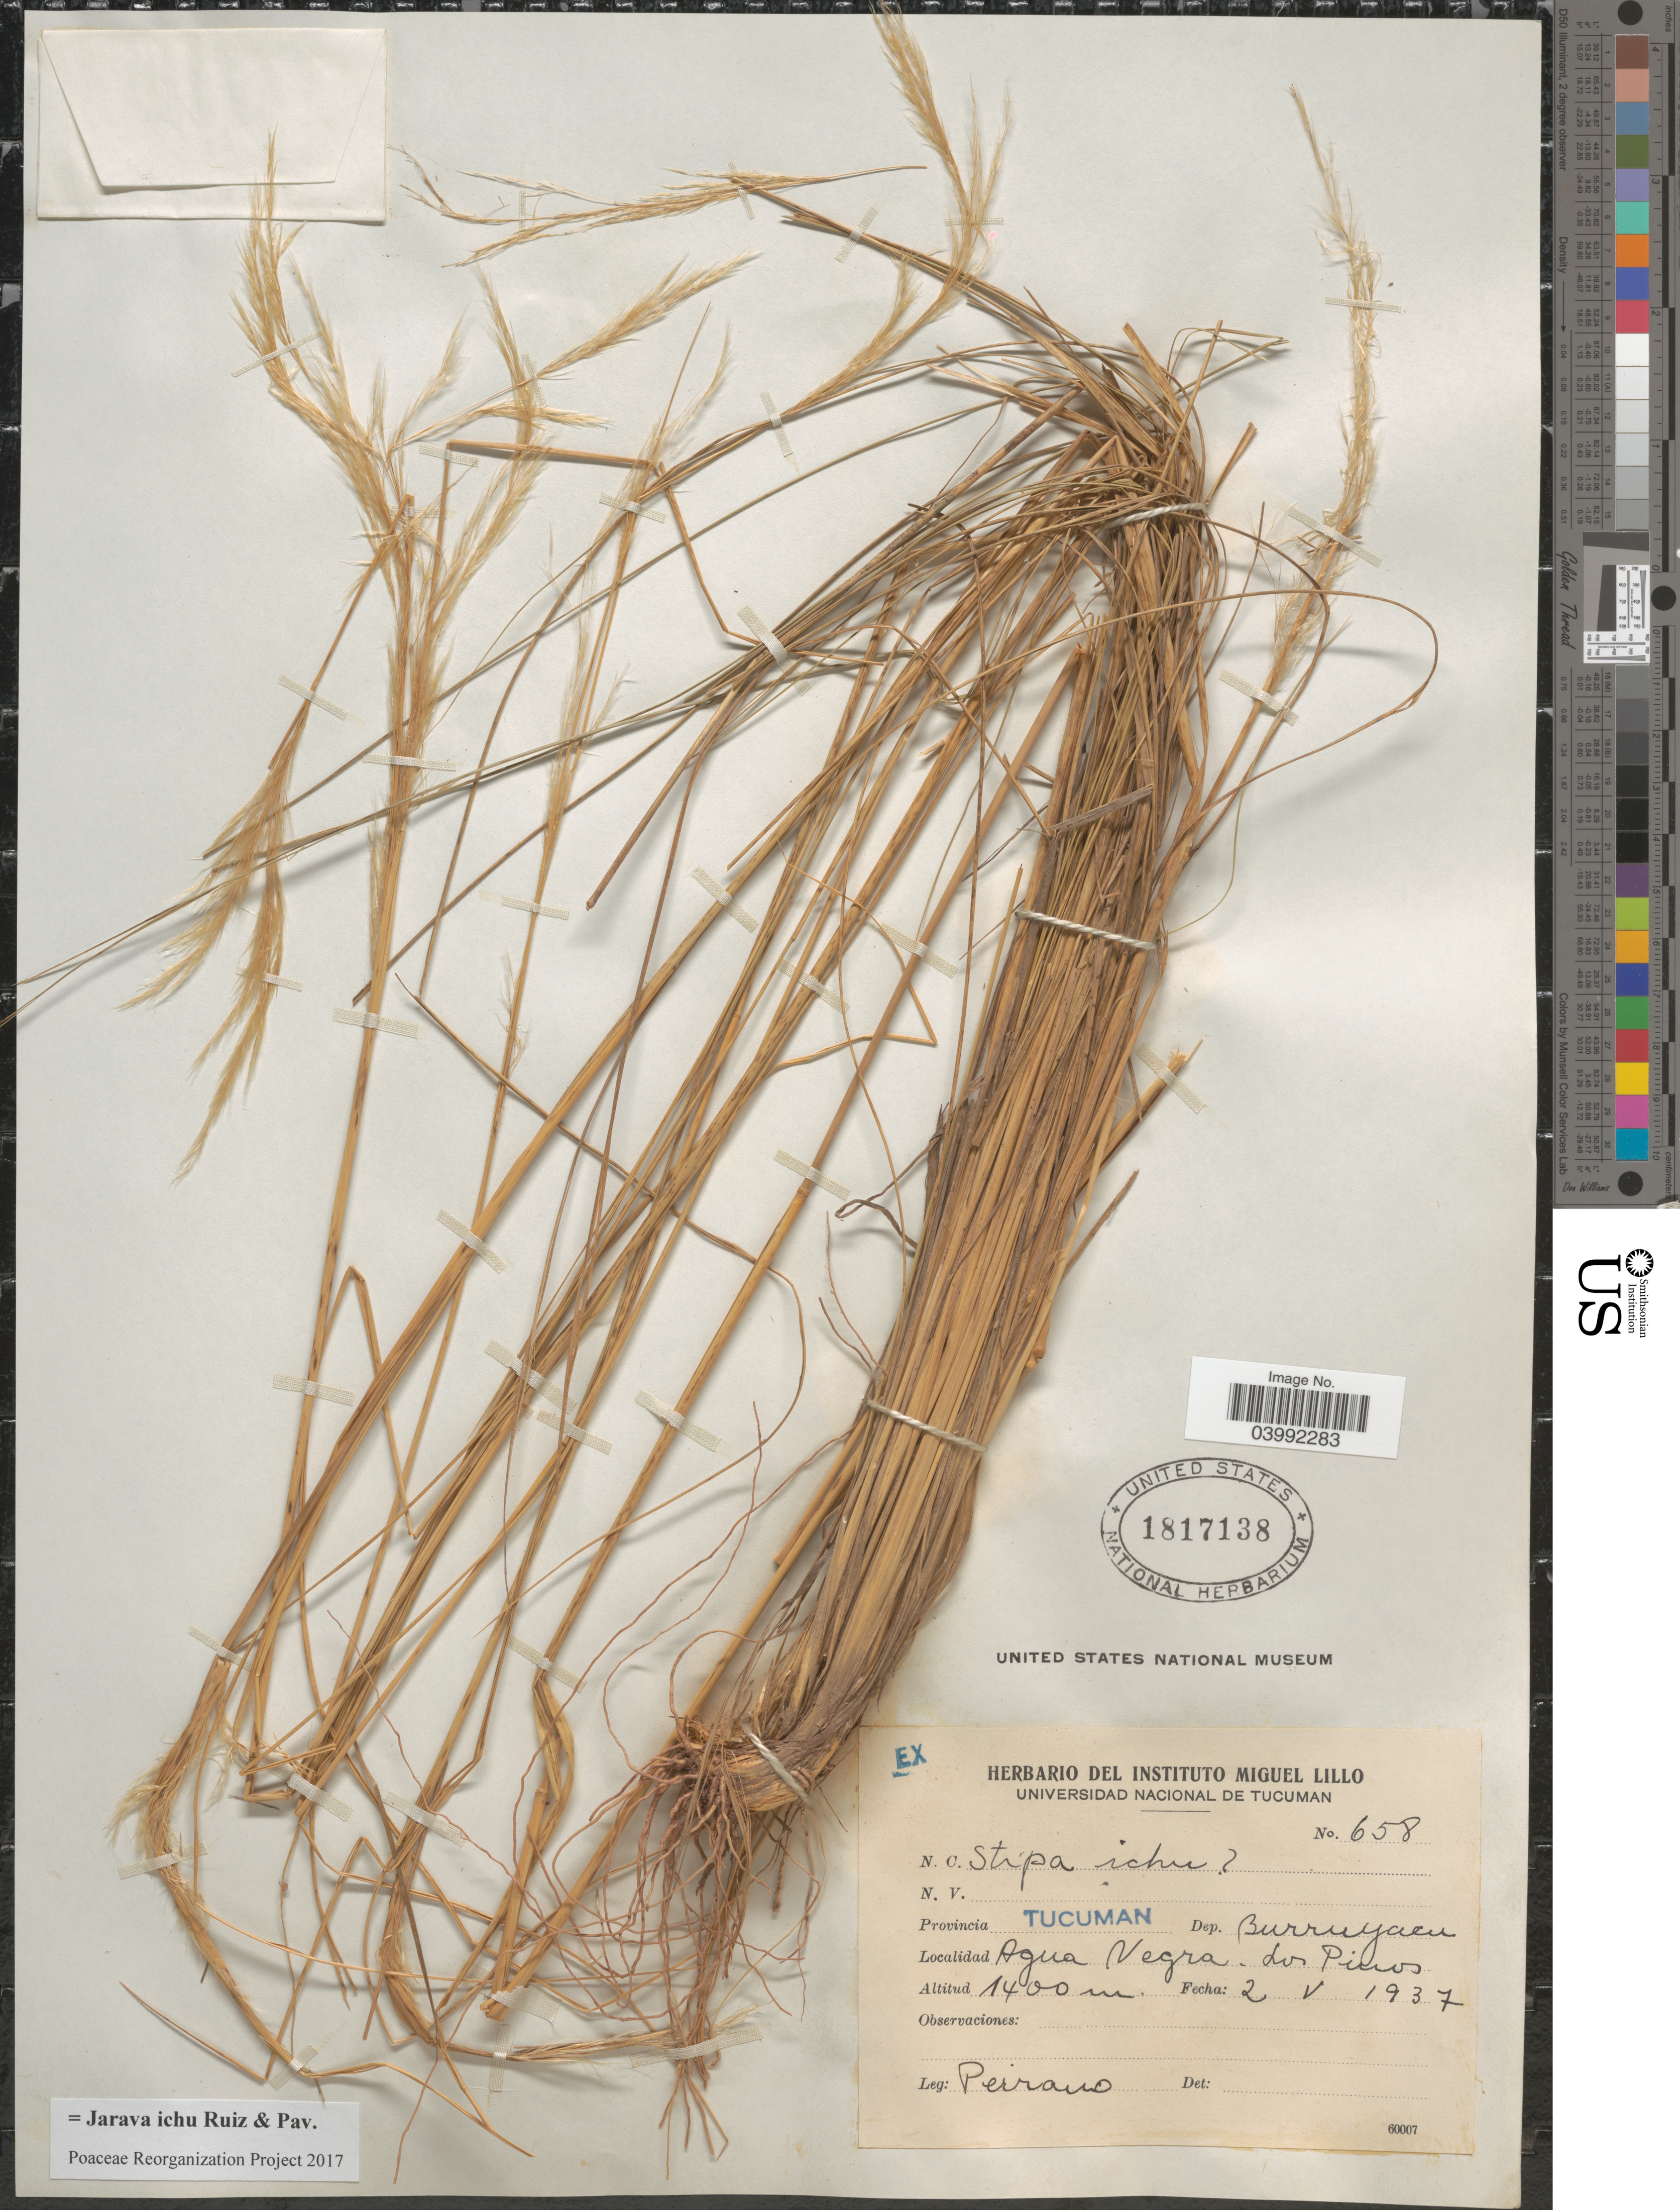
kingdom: Plantae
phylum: Tracheophyta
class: Liliopsida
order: Poales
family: Poaceae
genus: Jarava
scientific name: Jarava ichu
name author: Ruiz & Pav.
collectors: Peirano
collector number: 658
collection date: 1937-05-02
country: Argentina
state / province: Tucuman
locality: Dep. Burruyacu. Agua Vegra. Los Pinos.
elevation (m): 1400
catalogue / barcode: US 1817138